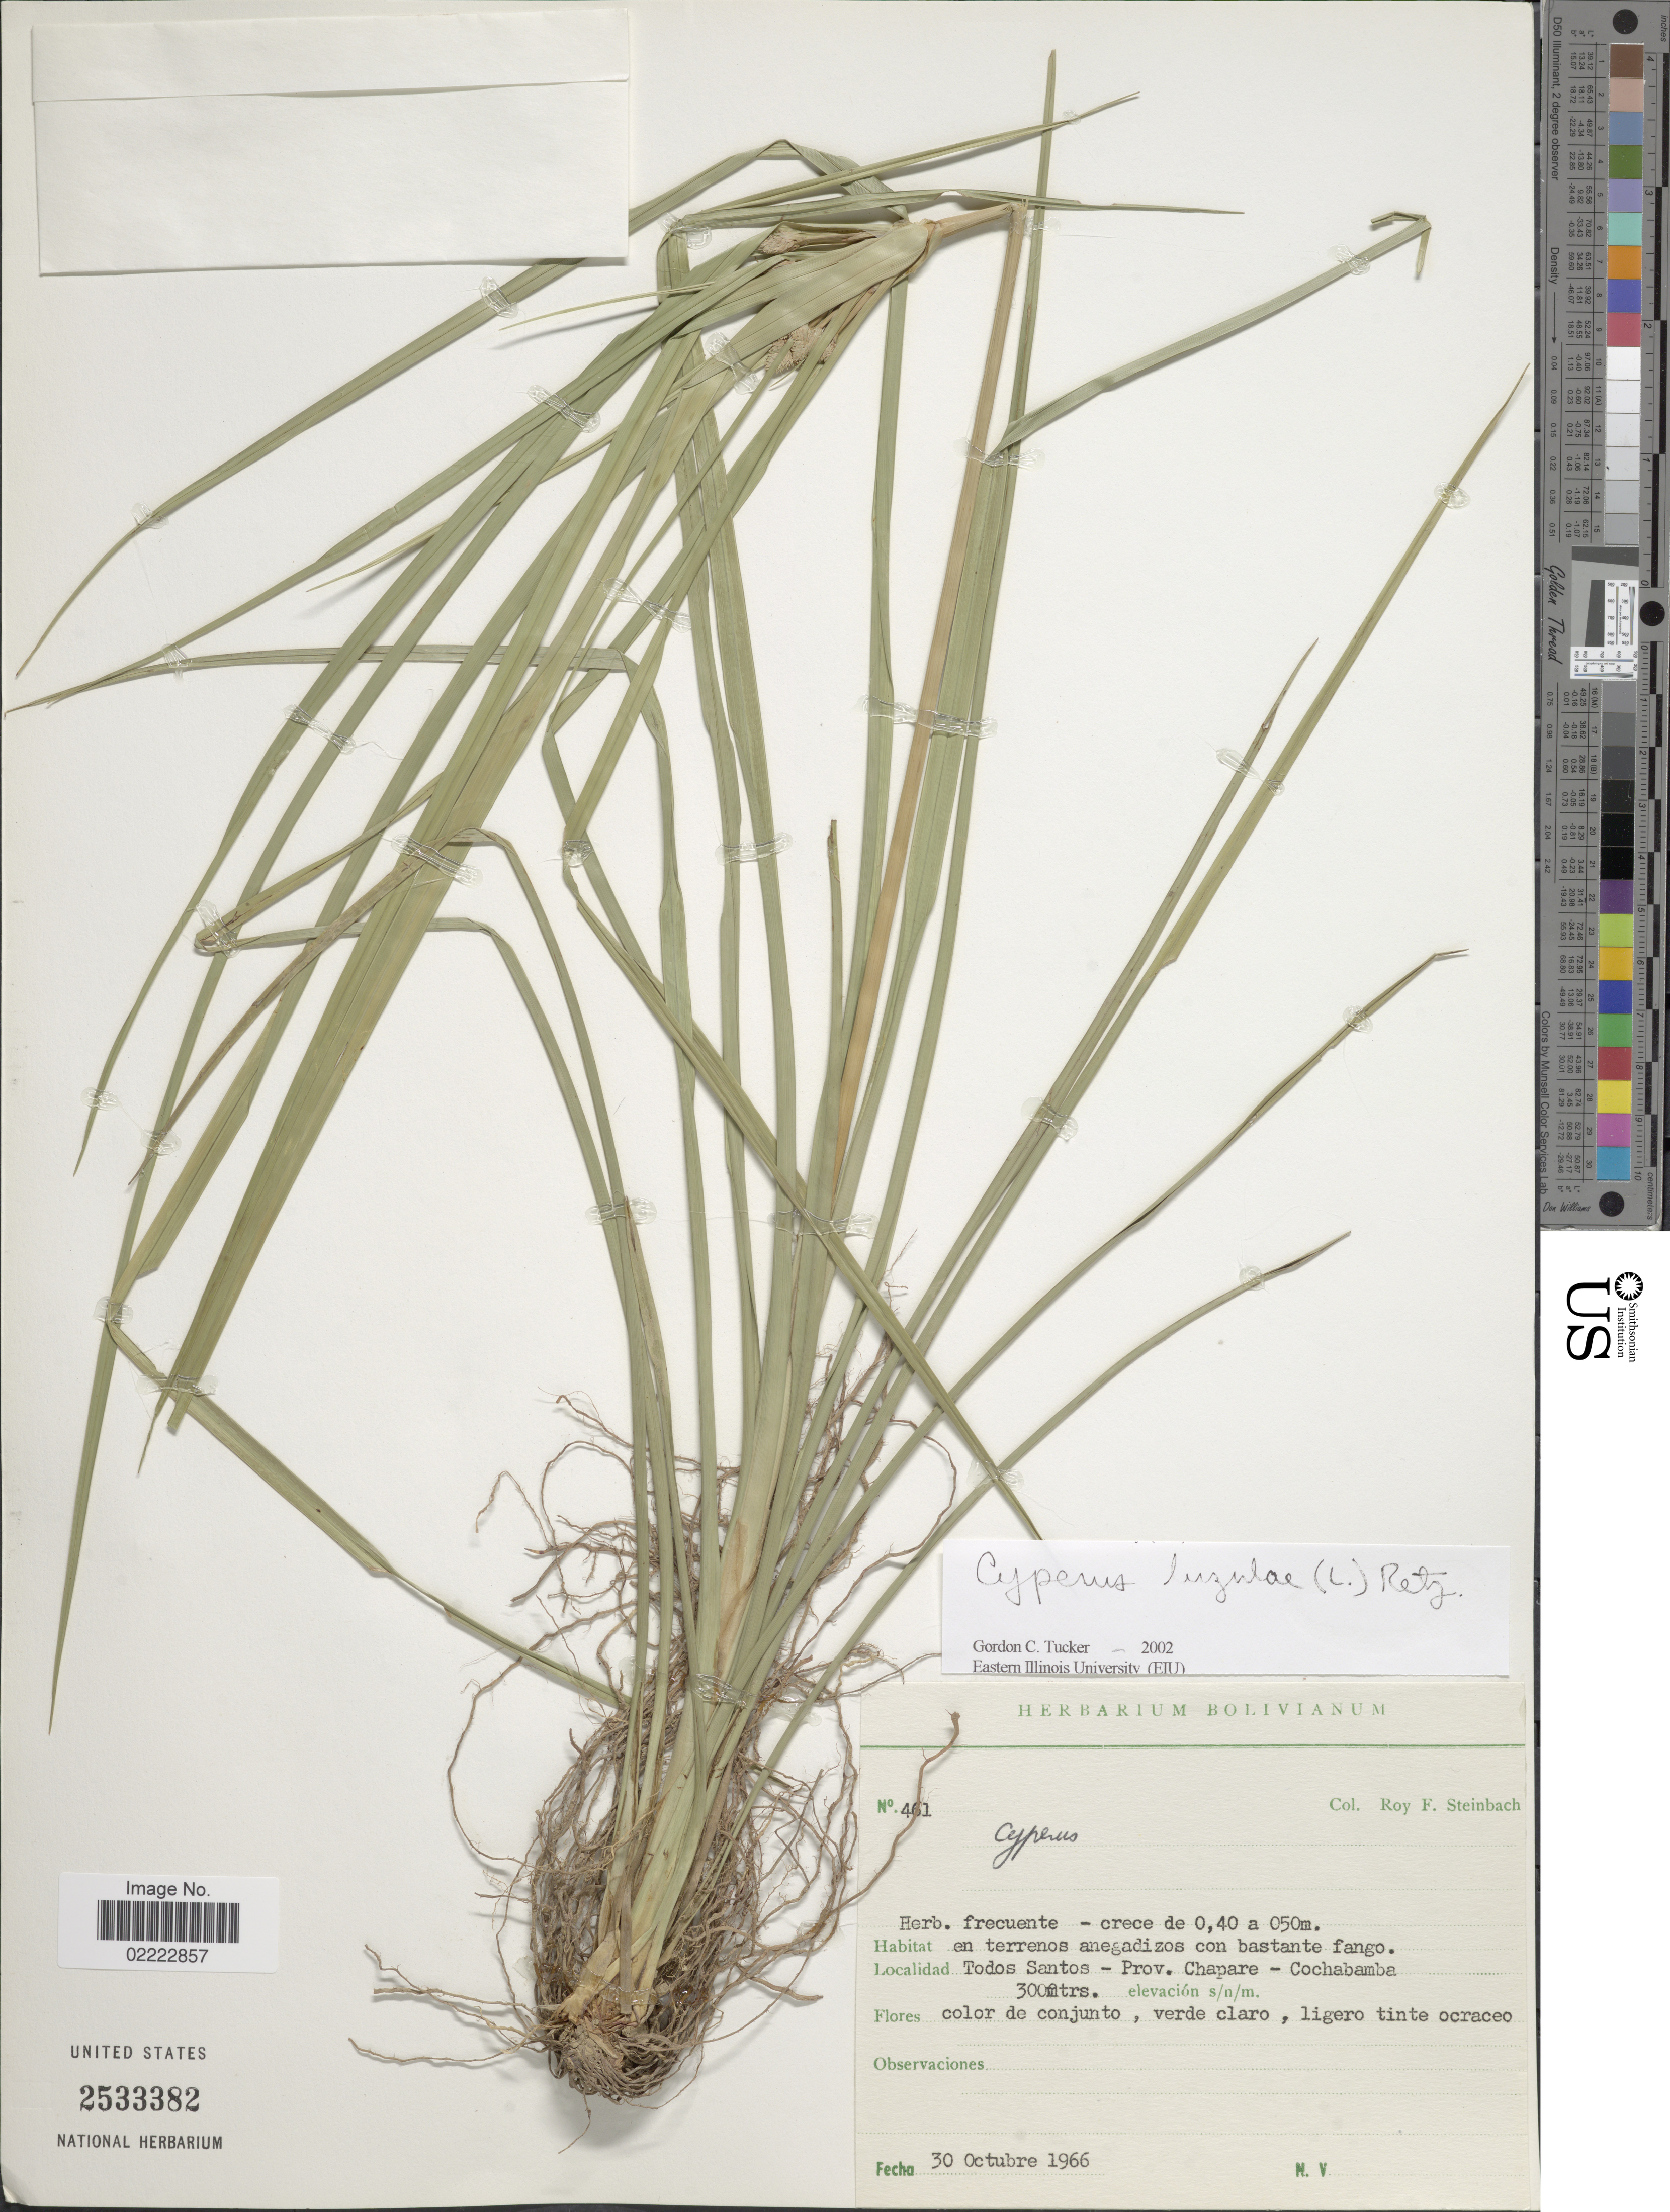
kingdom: Plantae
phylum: Tracheophyta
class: Liliopsida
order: Poales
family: Cyperaceae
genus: Cyperus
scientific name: Cyperus luzulae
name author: (L.) Rottb. ex Retz.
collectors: R. F. Steinbach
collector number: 461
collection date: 1966-10-30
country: Bolivia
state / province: Cochabamba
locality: Todos Santos - Prov. Chapare - Cochabamba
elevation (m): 300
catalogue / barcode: US 2533382